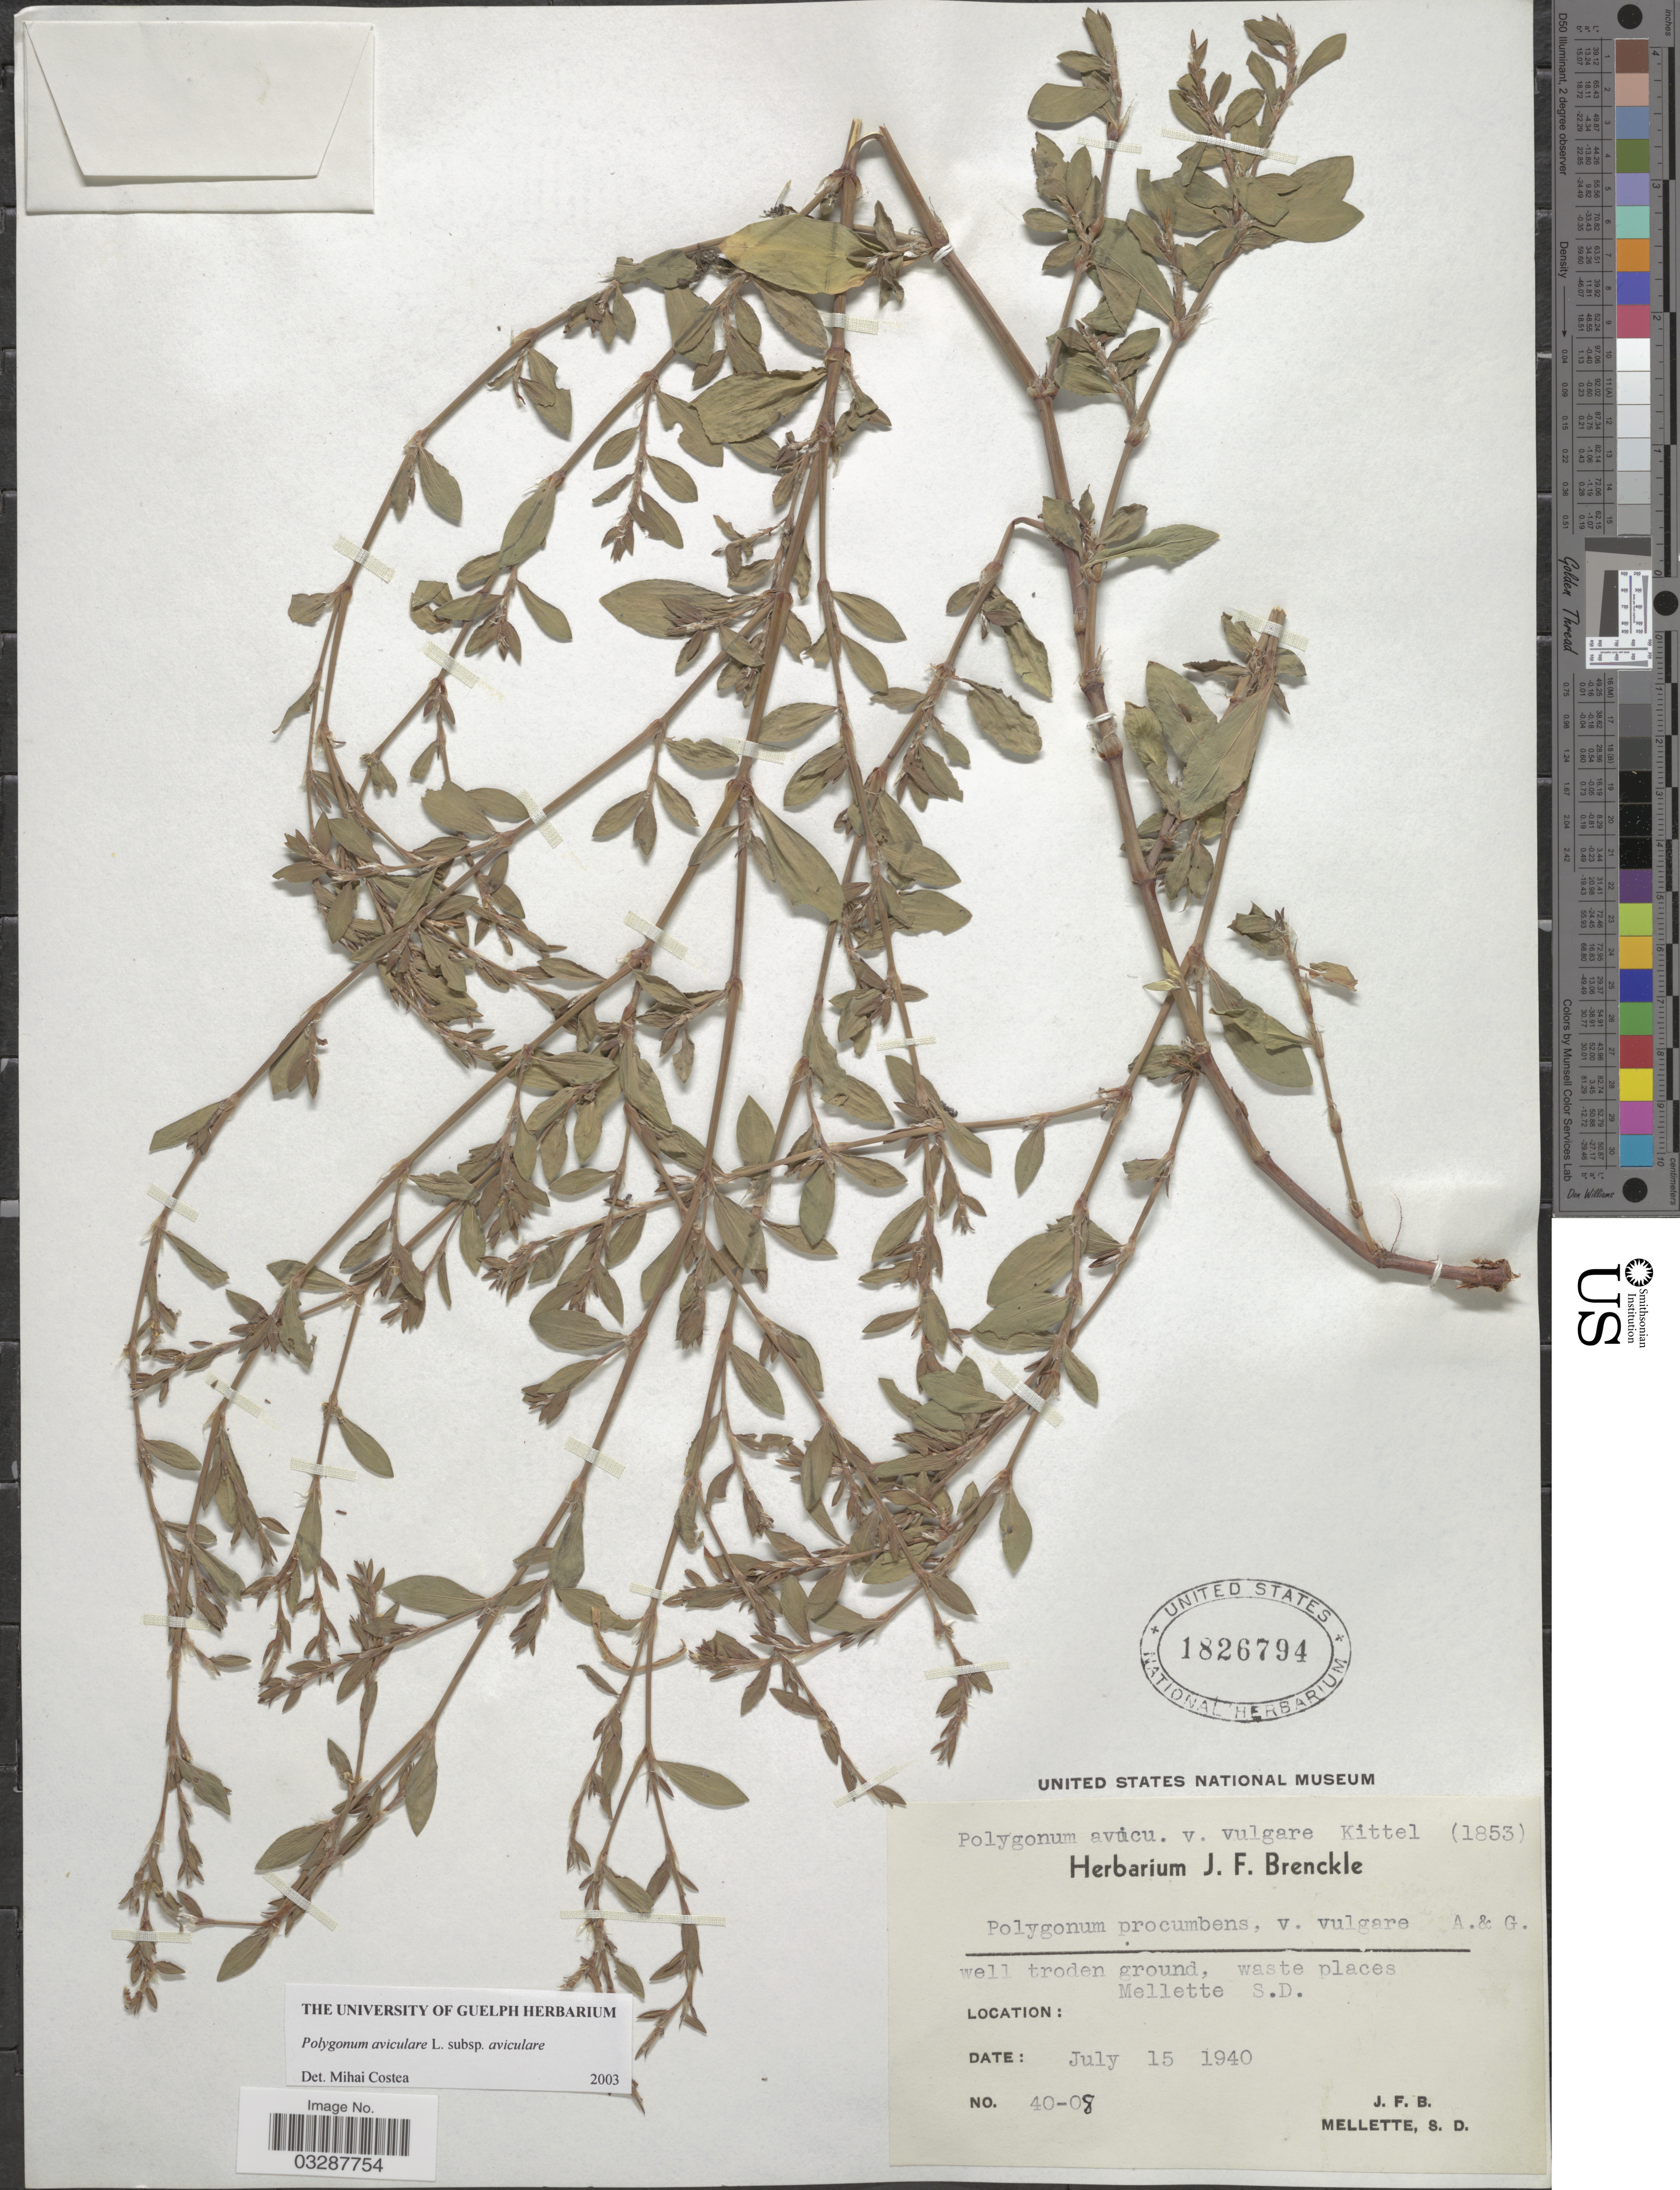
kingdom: Plantae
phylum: Tracheophyta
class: Magnoliopsida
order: Caryophyllales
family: Polygonaceae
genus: Polygonum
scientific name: Polygonum aviculare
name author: L.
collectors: J. Brenckle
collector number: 40-08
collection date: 1940-07-15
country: United States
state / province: South Dakota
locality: Mellette.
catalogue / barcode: US 1826794